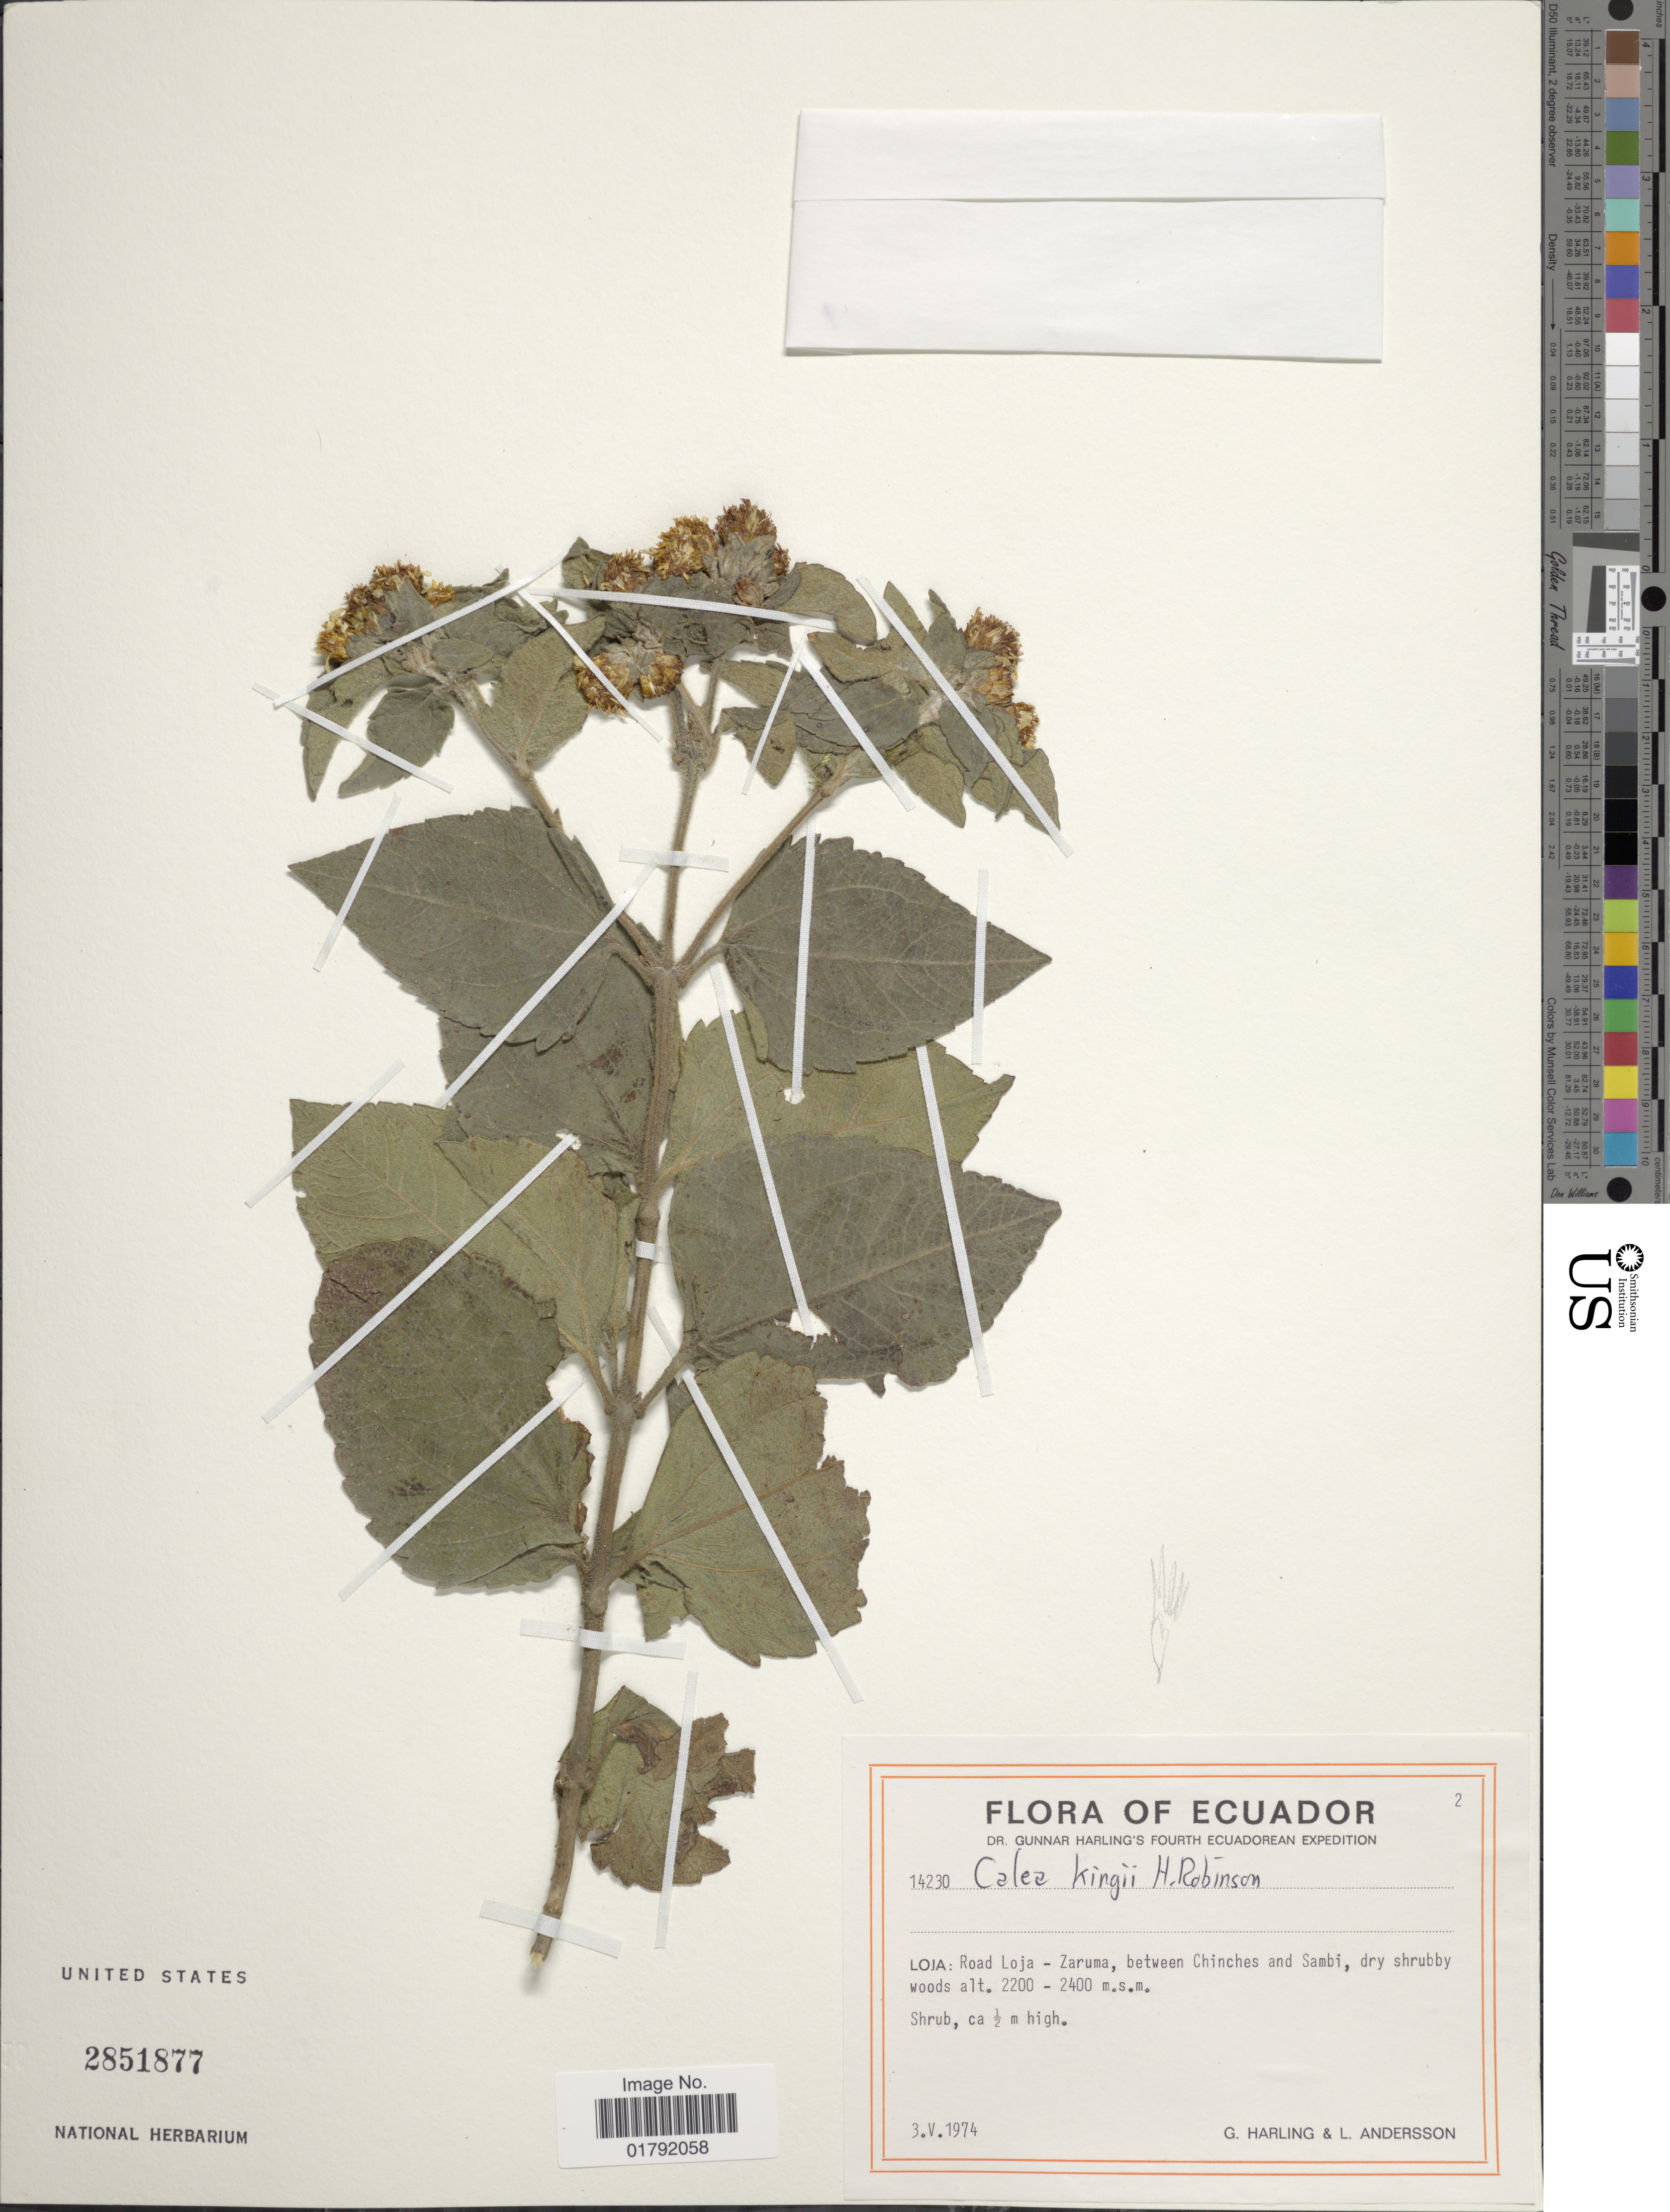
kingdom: Plantae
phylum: Tracheophyta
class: Magnoliopsida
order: Asterales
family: Asteraceae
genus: Calea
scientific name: Calea kingii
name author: H. Rob.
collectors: G. Harling & L. Andersson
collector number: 14230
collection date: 1974-05-03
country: Ecuador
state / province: Loja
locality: Road Loja-Zaruma, between Chinches and Sambi.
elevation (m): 2200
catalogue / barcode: US 2851877